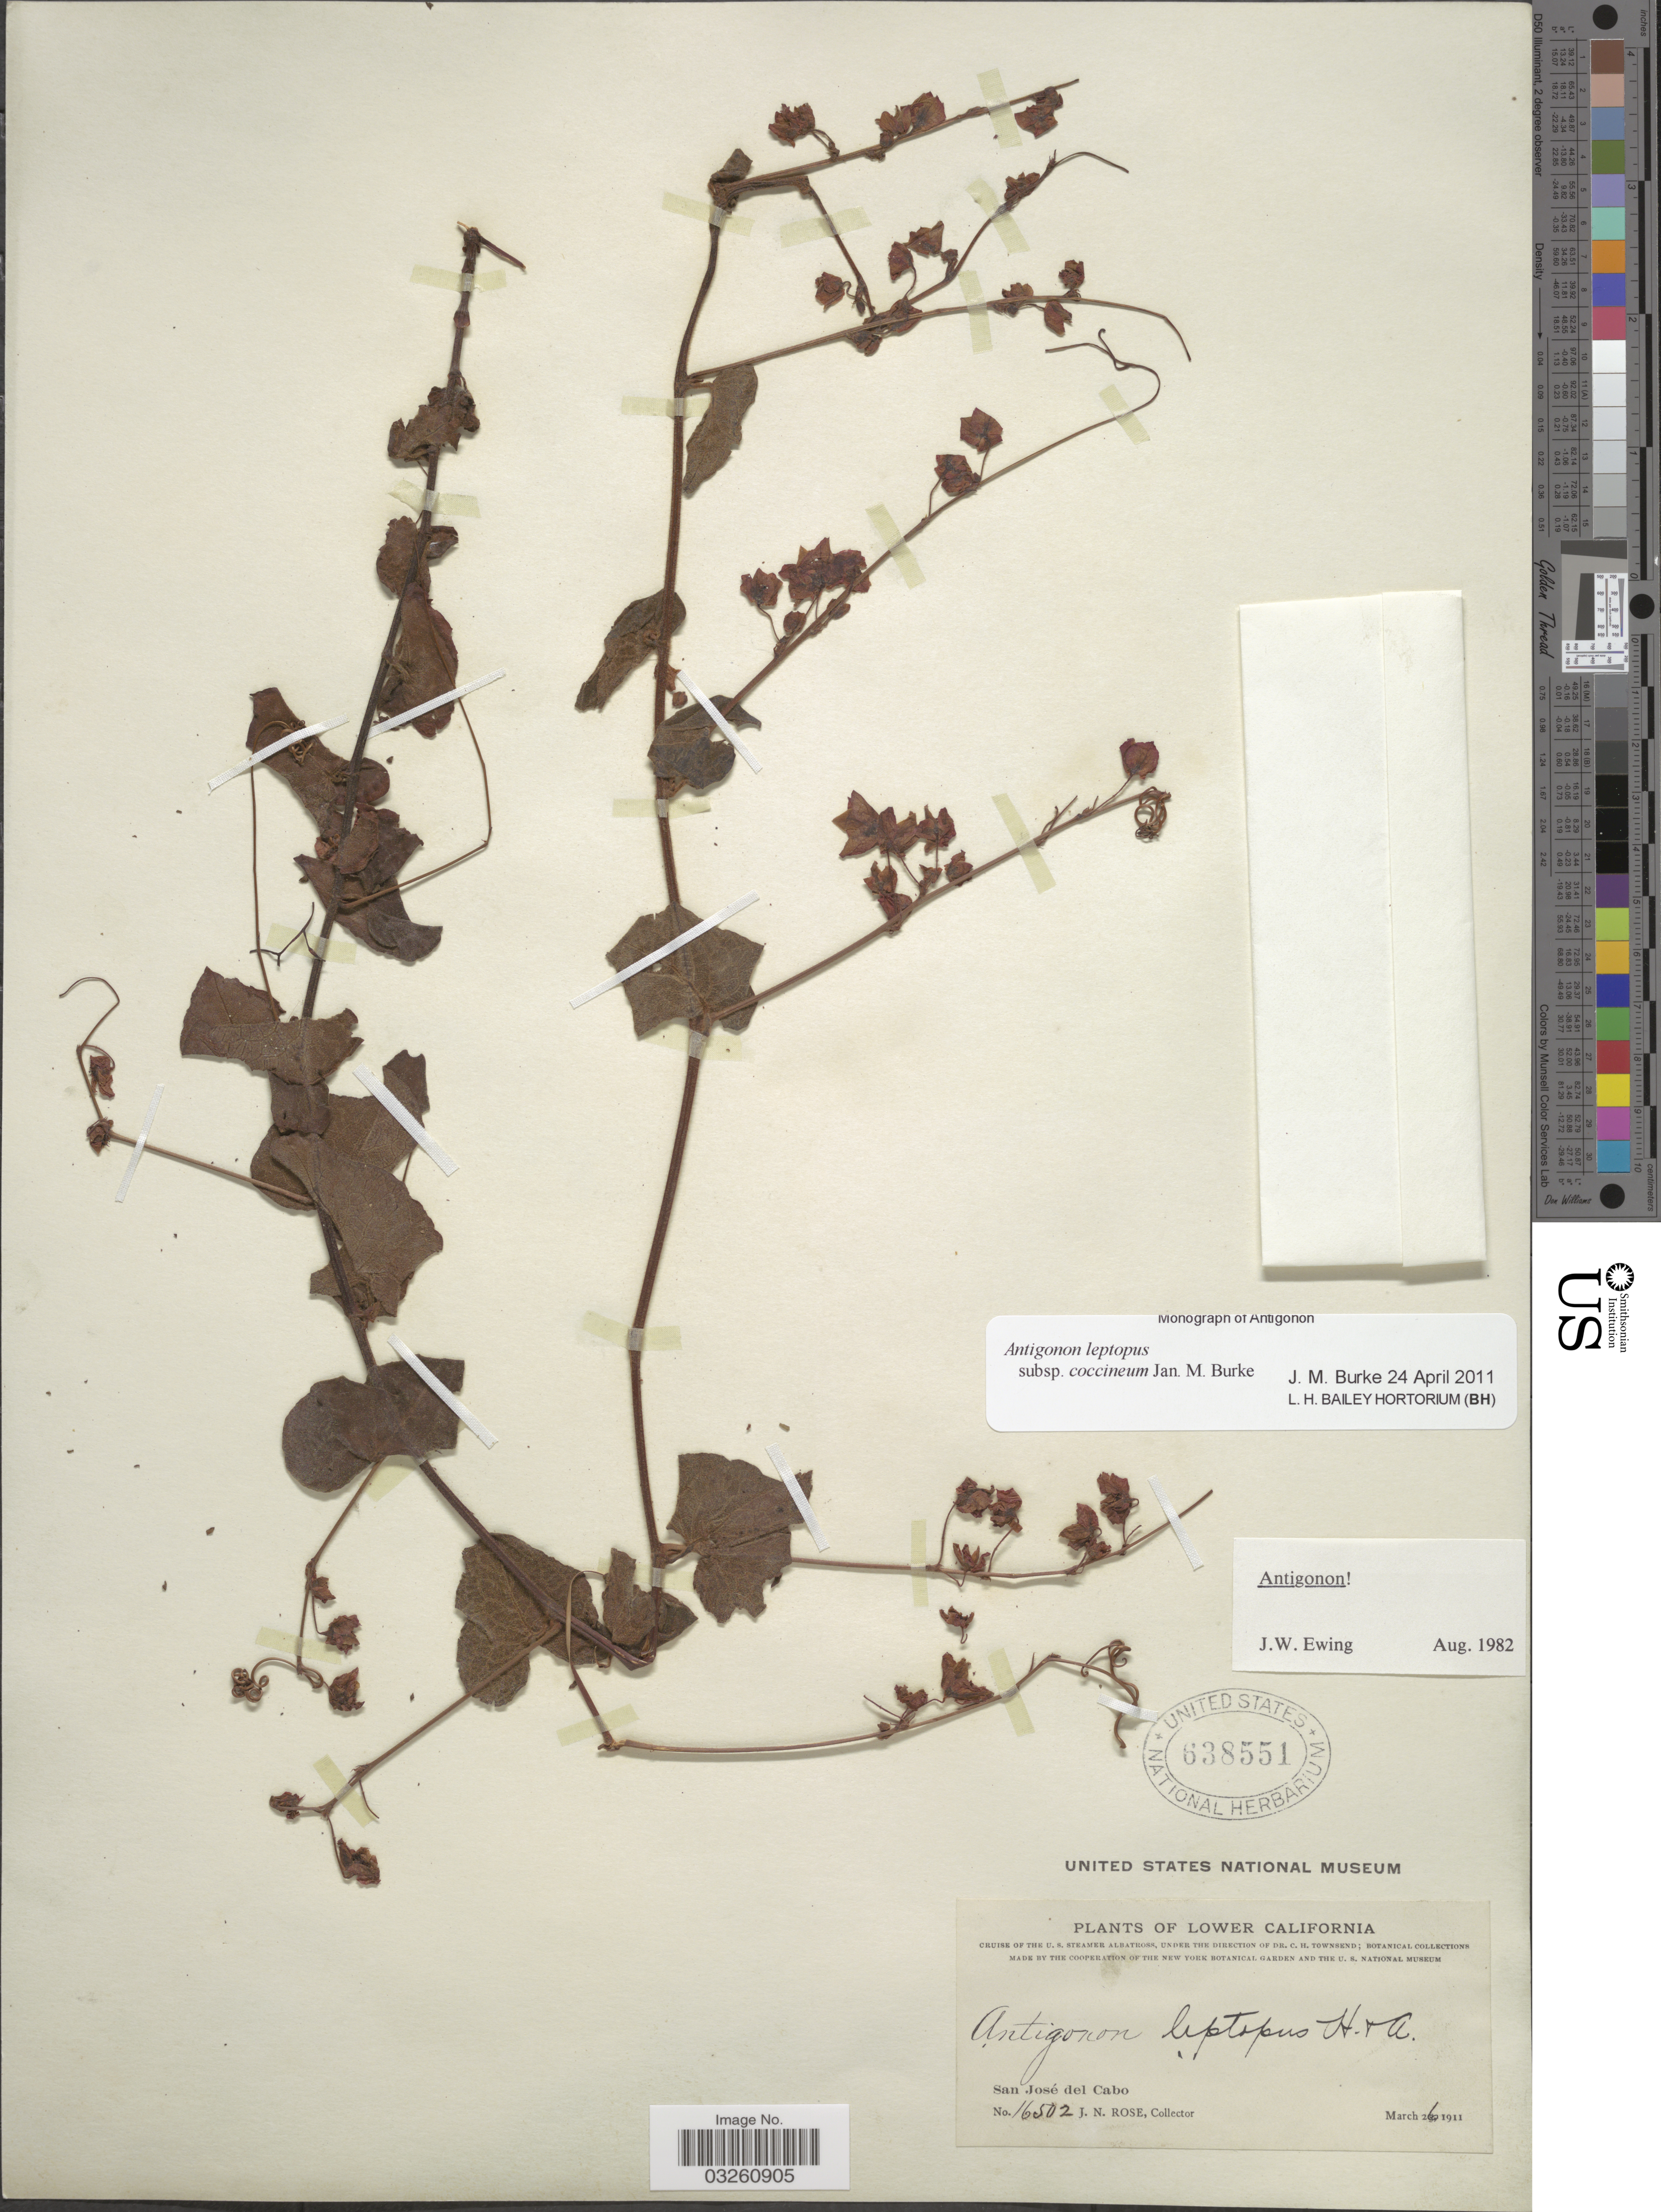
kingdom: Plantae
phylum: Tracheophyta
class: Magnoliopsida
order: Caryophyllales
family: Polygonaceae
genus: Antigonon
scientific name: Antigonon leptopus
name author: Hook. & Arn.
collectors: J. N. Rose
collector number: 16502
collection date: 1911-03-26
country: Mexico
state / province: Baja California Sur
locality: Lower California. San José del Cabo.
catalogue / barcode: US 638551